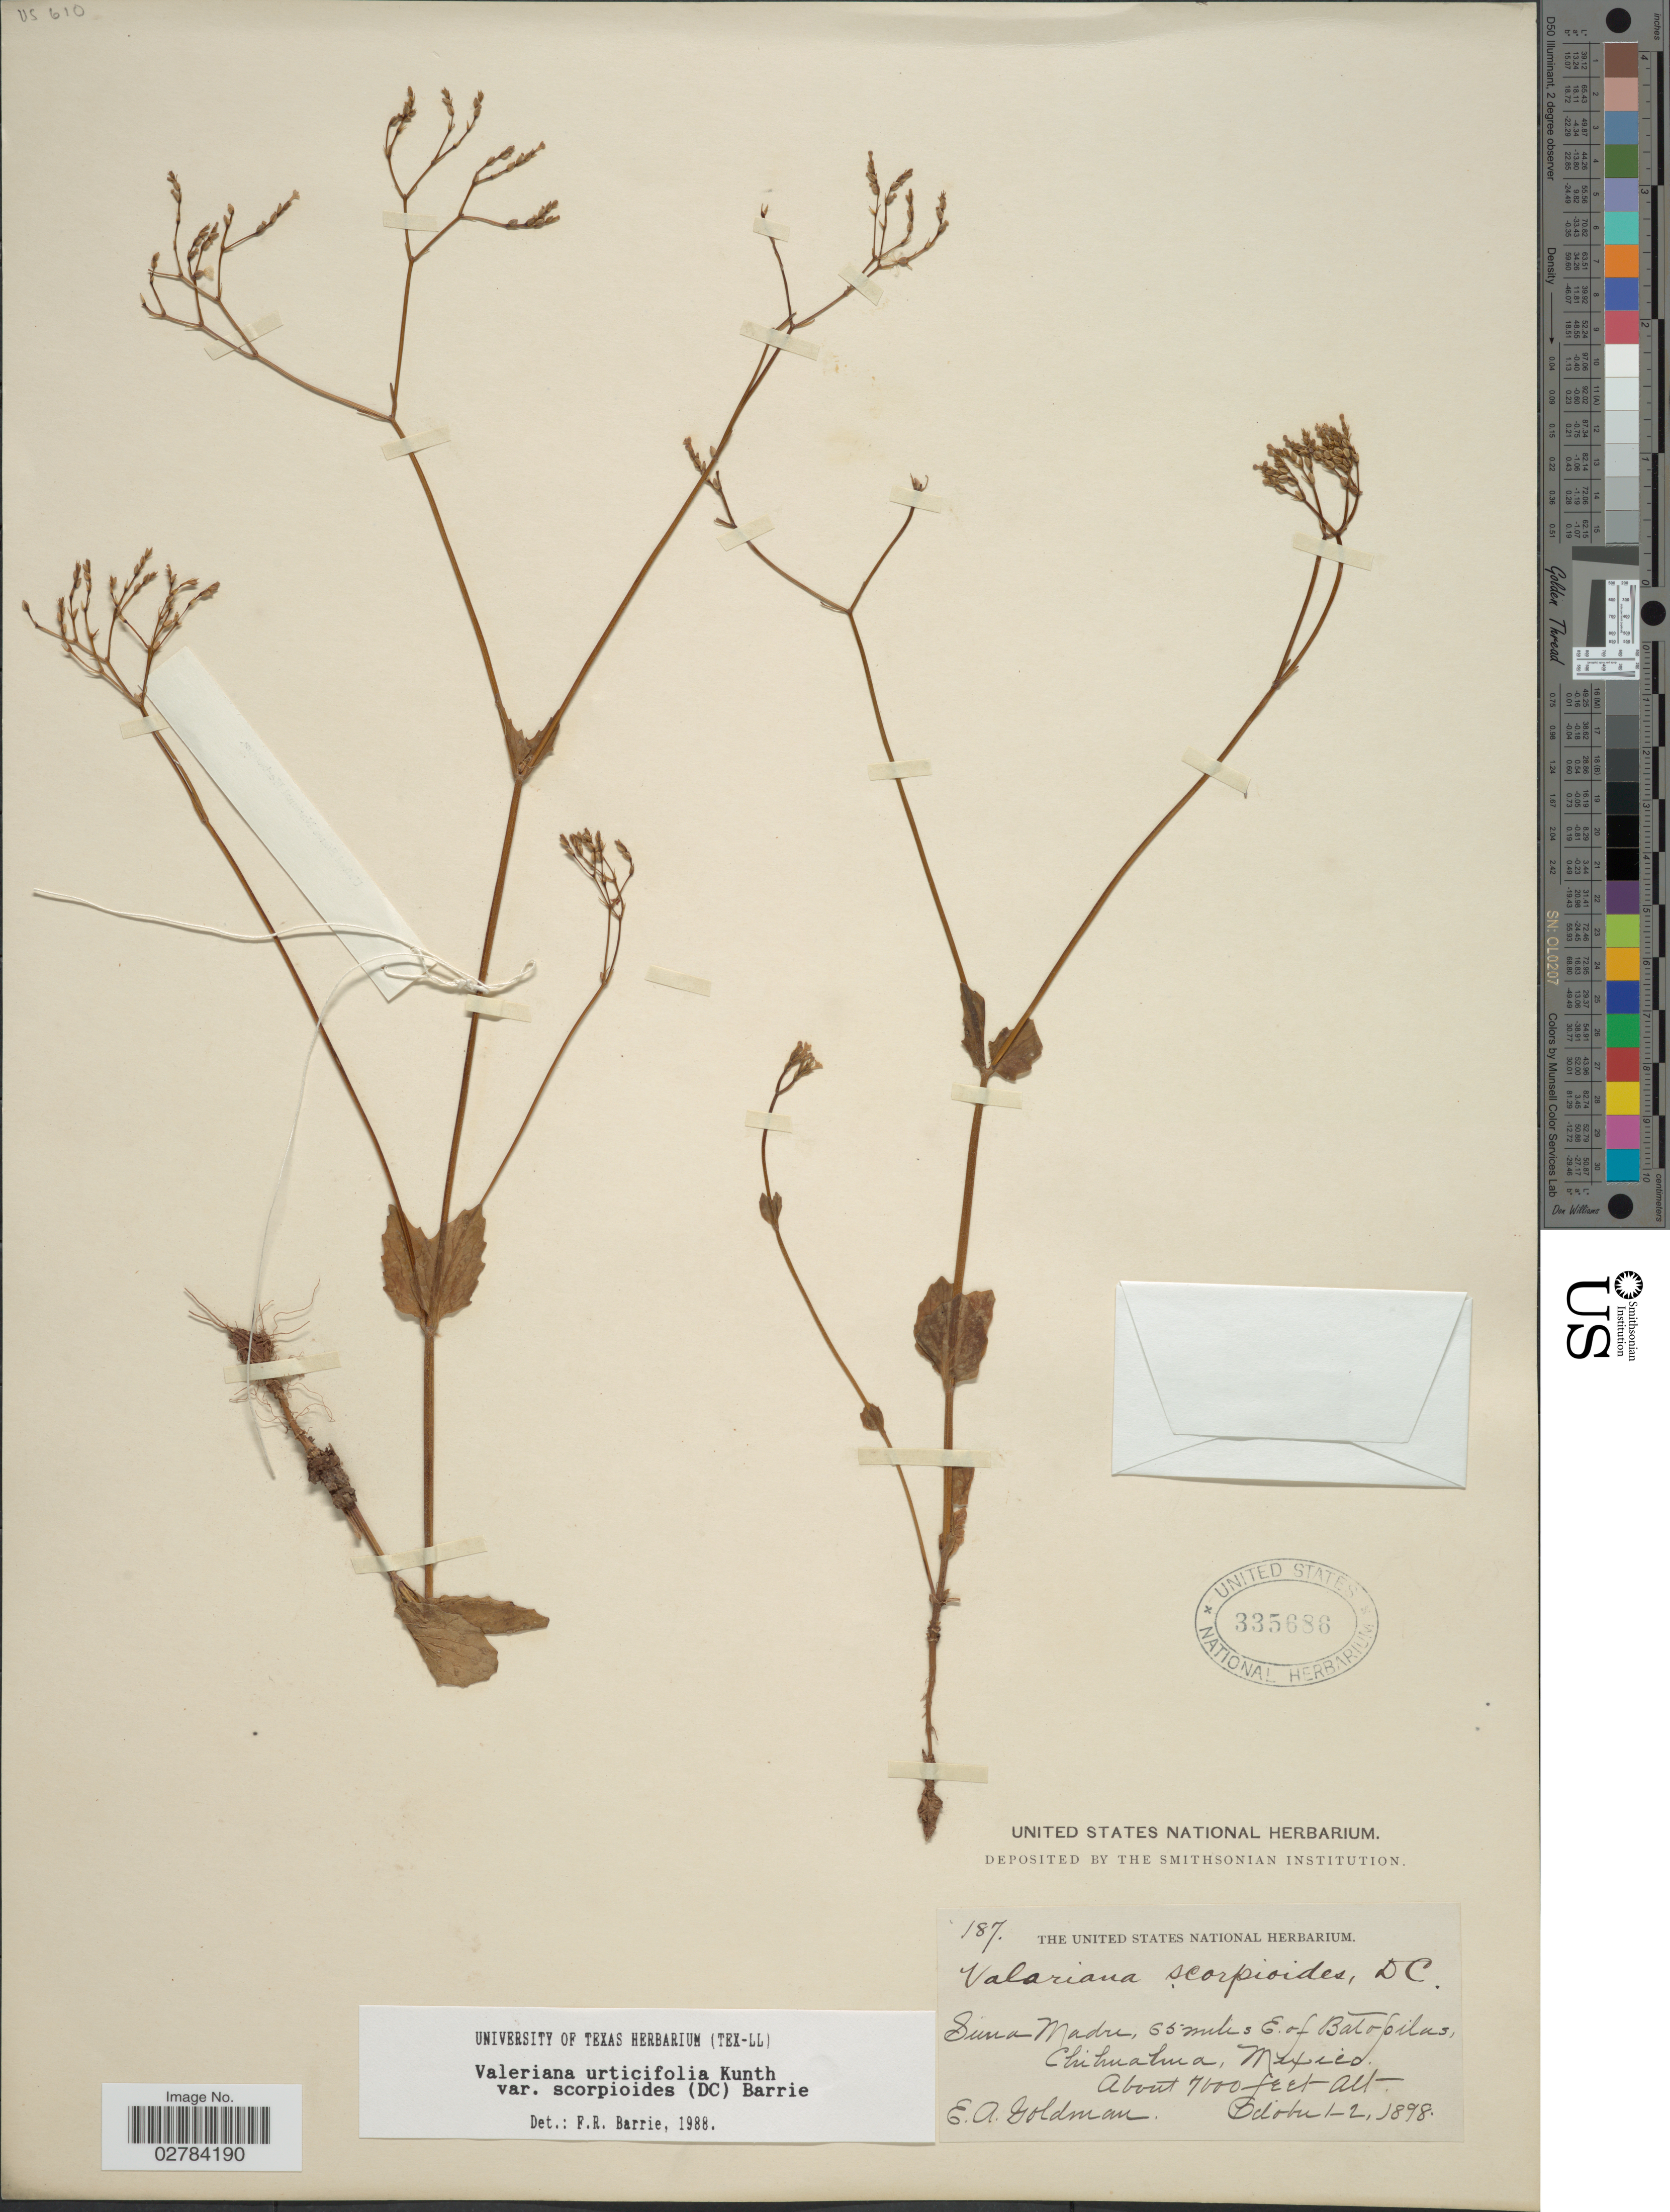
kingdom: Plantae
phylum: Tracheophyta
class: Magnoliopsida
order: Dipsacales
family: Caprifoliaceae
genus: Valeriana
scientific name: Valeriana urticifolia var. scorpioides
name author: (DC.) Barrie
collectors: E. A. Goldman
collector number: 187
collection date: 1898-02-01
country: Mexico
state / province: Chihuahua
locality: Sierra Madre, 65 miles E. of Batofoilas.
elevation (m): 2134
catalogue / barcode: US 335686